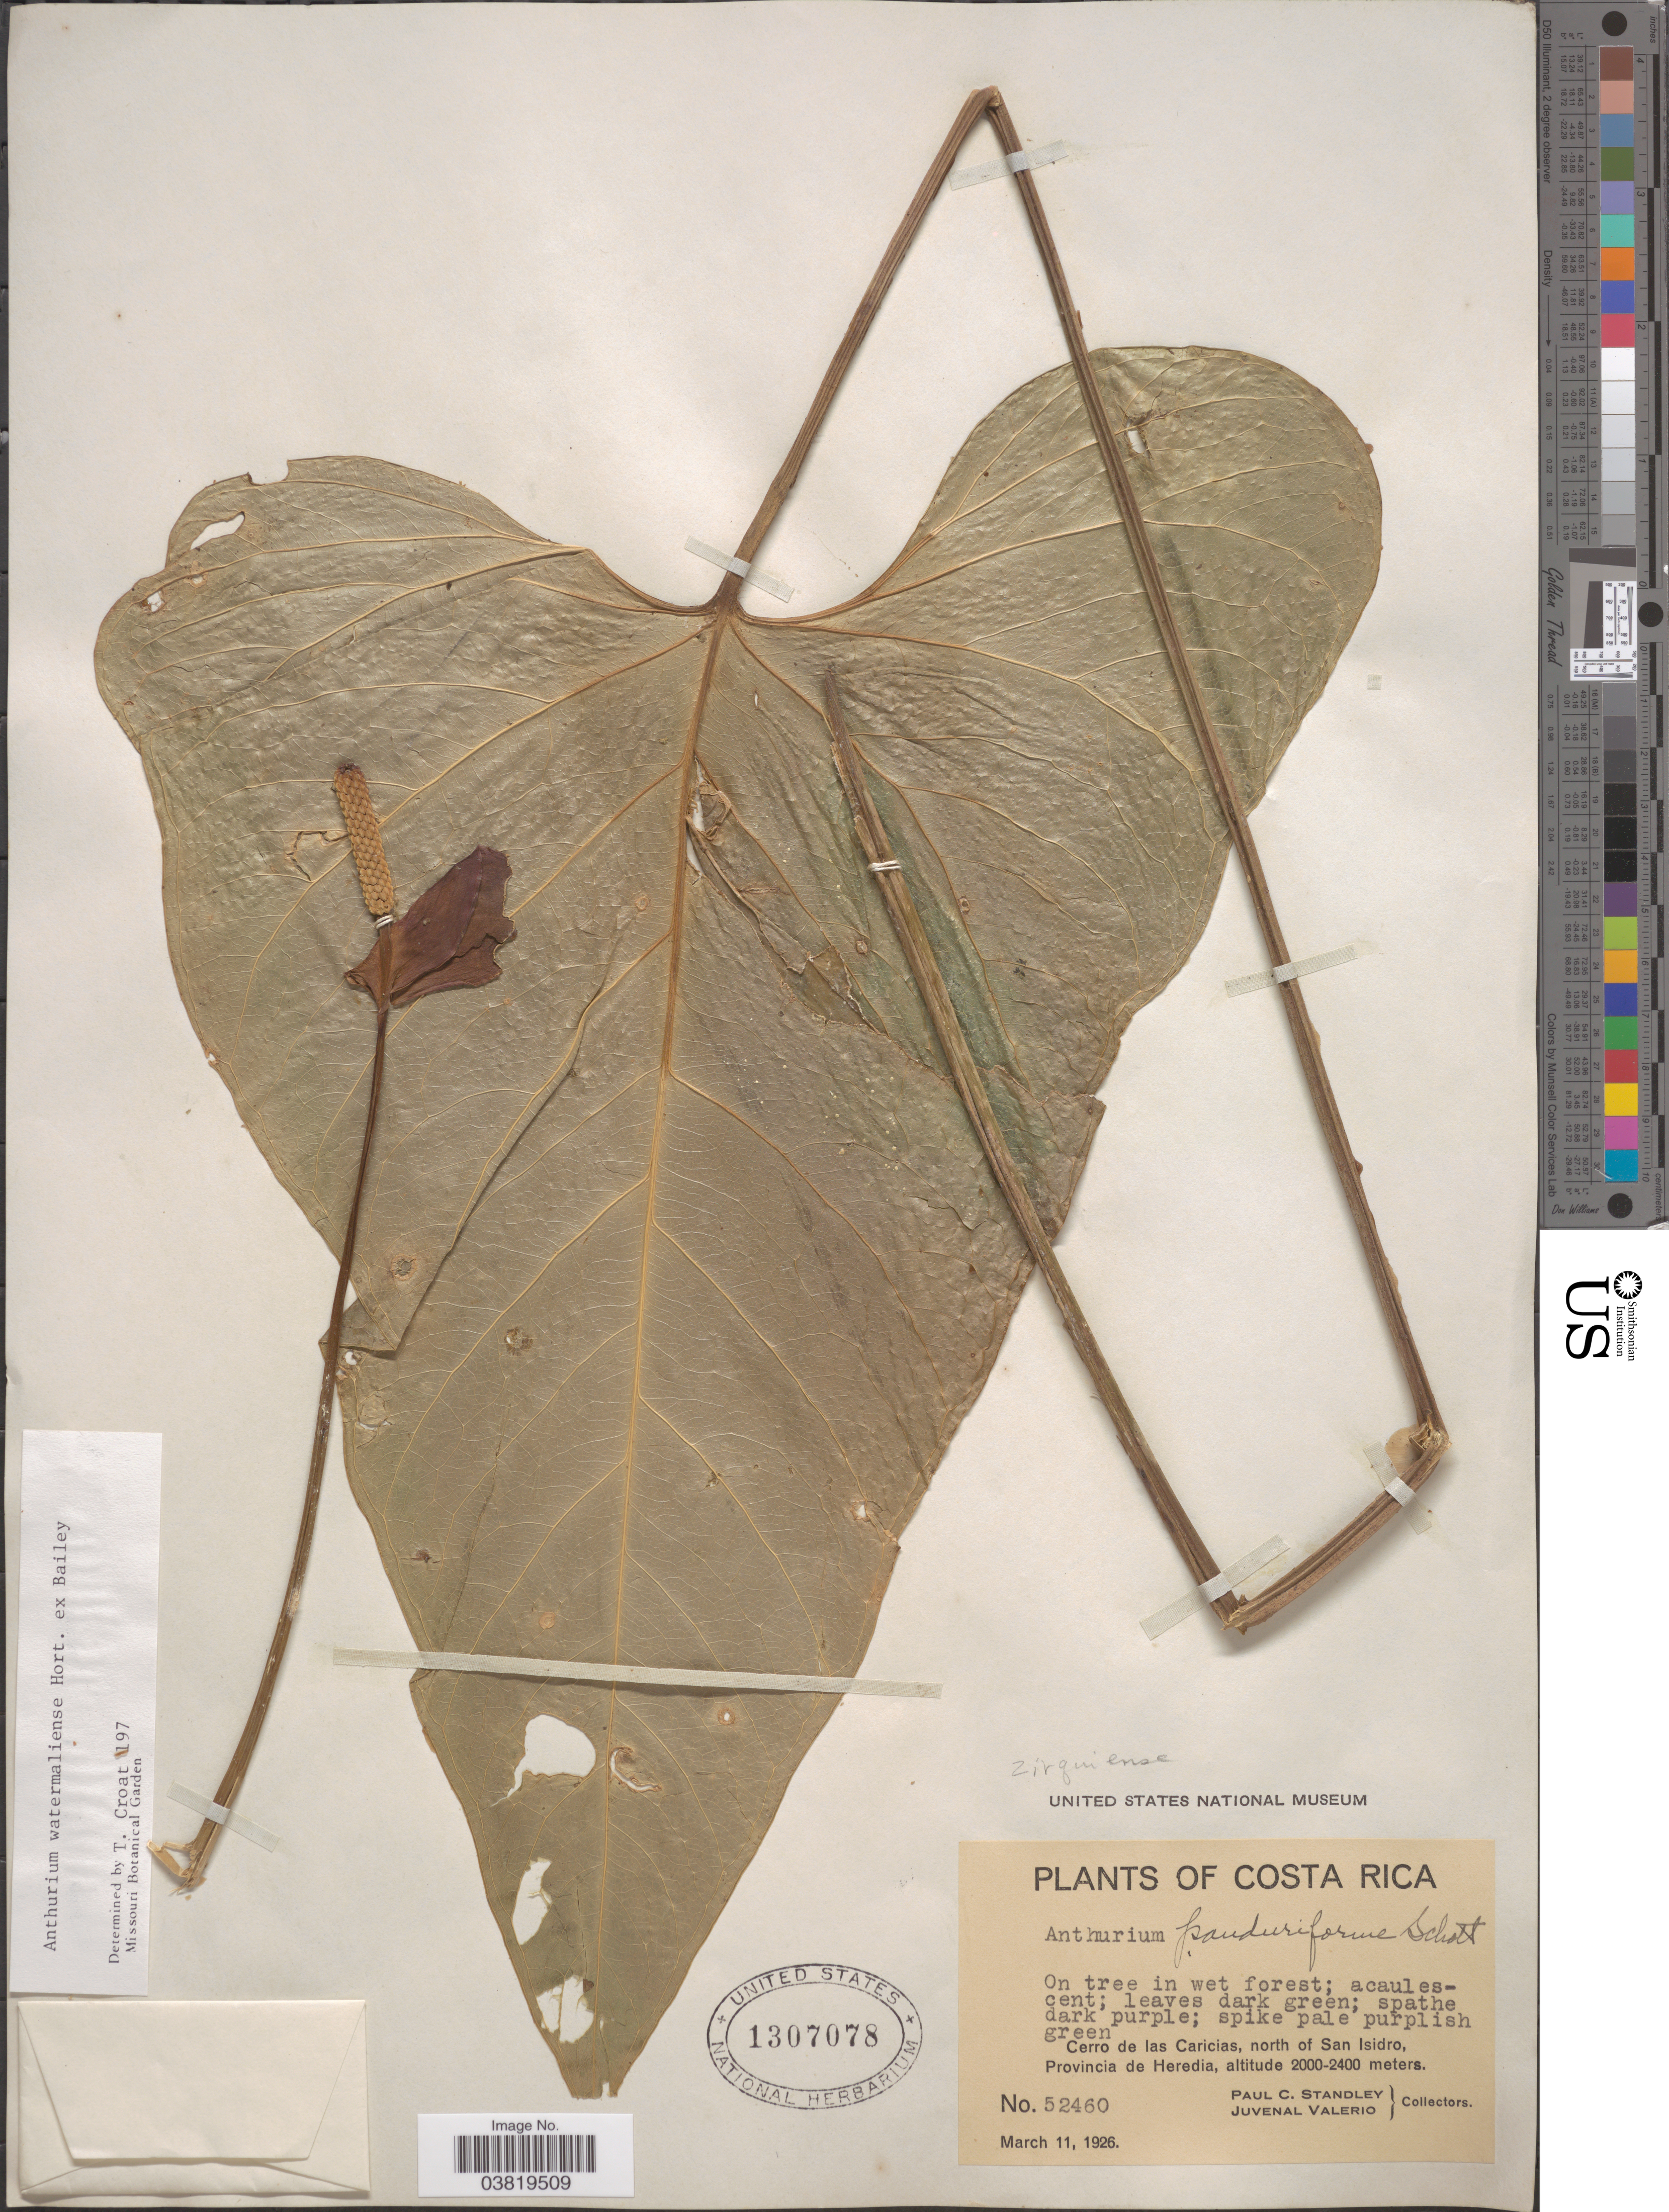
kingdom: Plantae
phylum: Tracheophyta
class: Liliopsida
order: Alismatales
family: Araceae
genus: Anthurium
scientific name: Anthurium watermaliense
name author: L.H. Bailey & Nash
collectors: P. C. Standley & J. Valerio R.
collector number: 52460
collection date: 1926-03-11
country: Costa Rica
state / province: Heredia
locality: Cerro de las Caricias, north of San Isidro.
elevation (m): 2000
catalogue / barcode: US 1307078